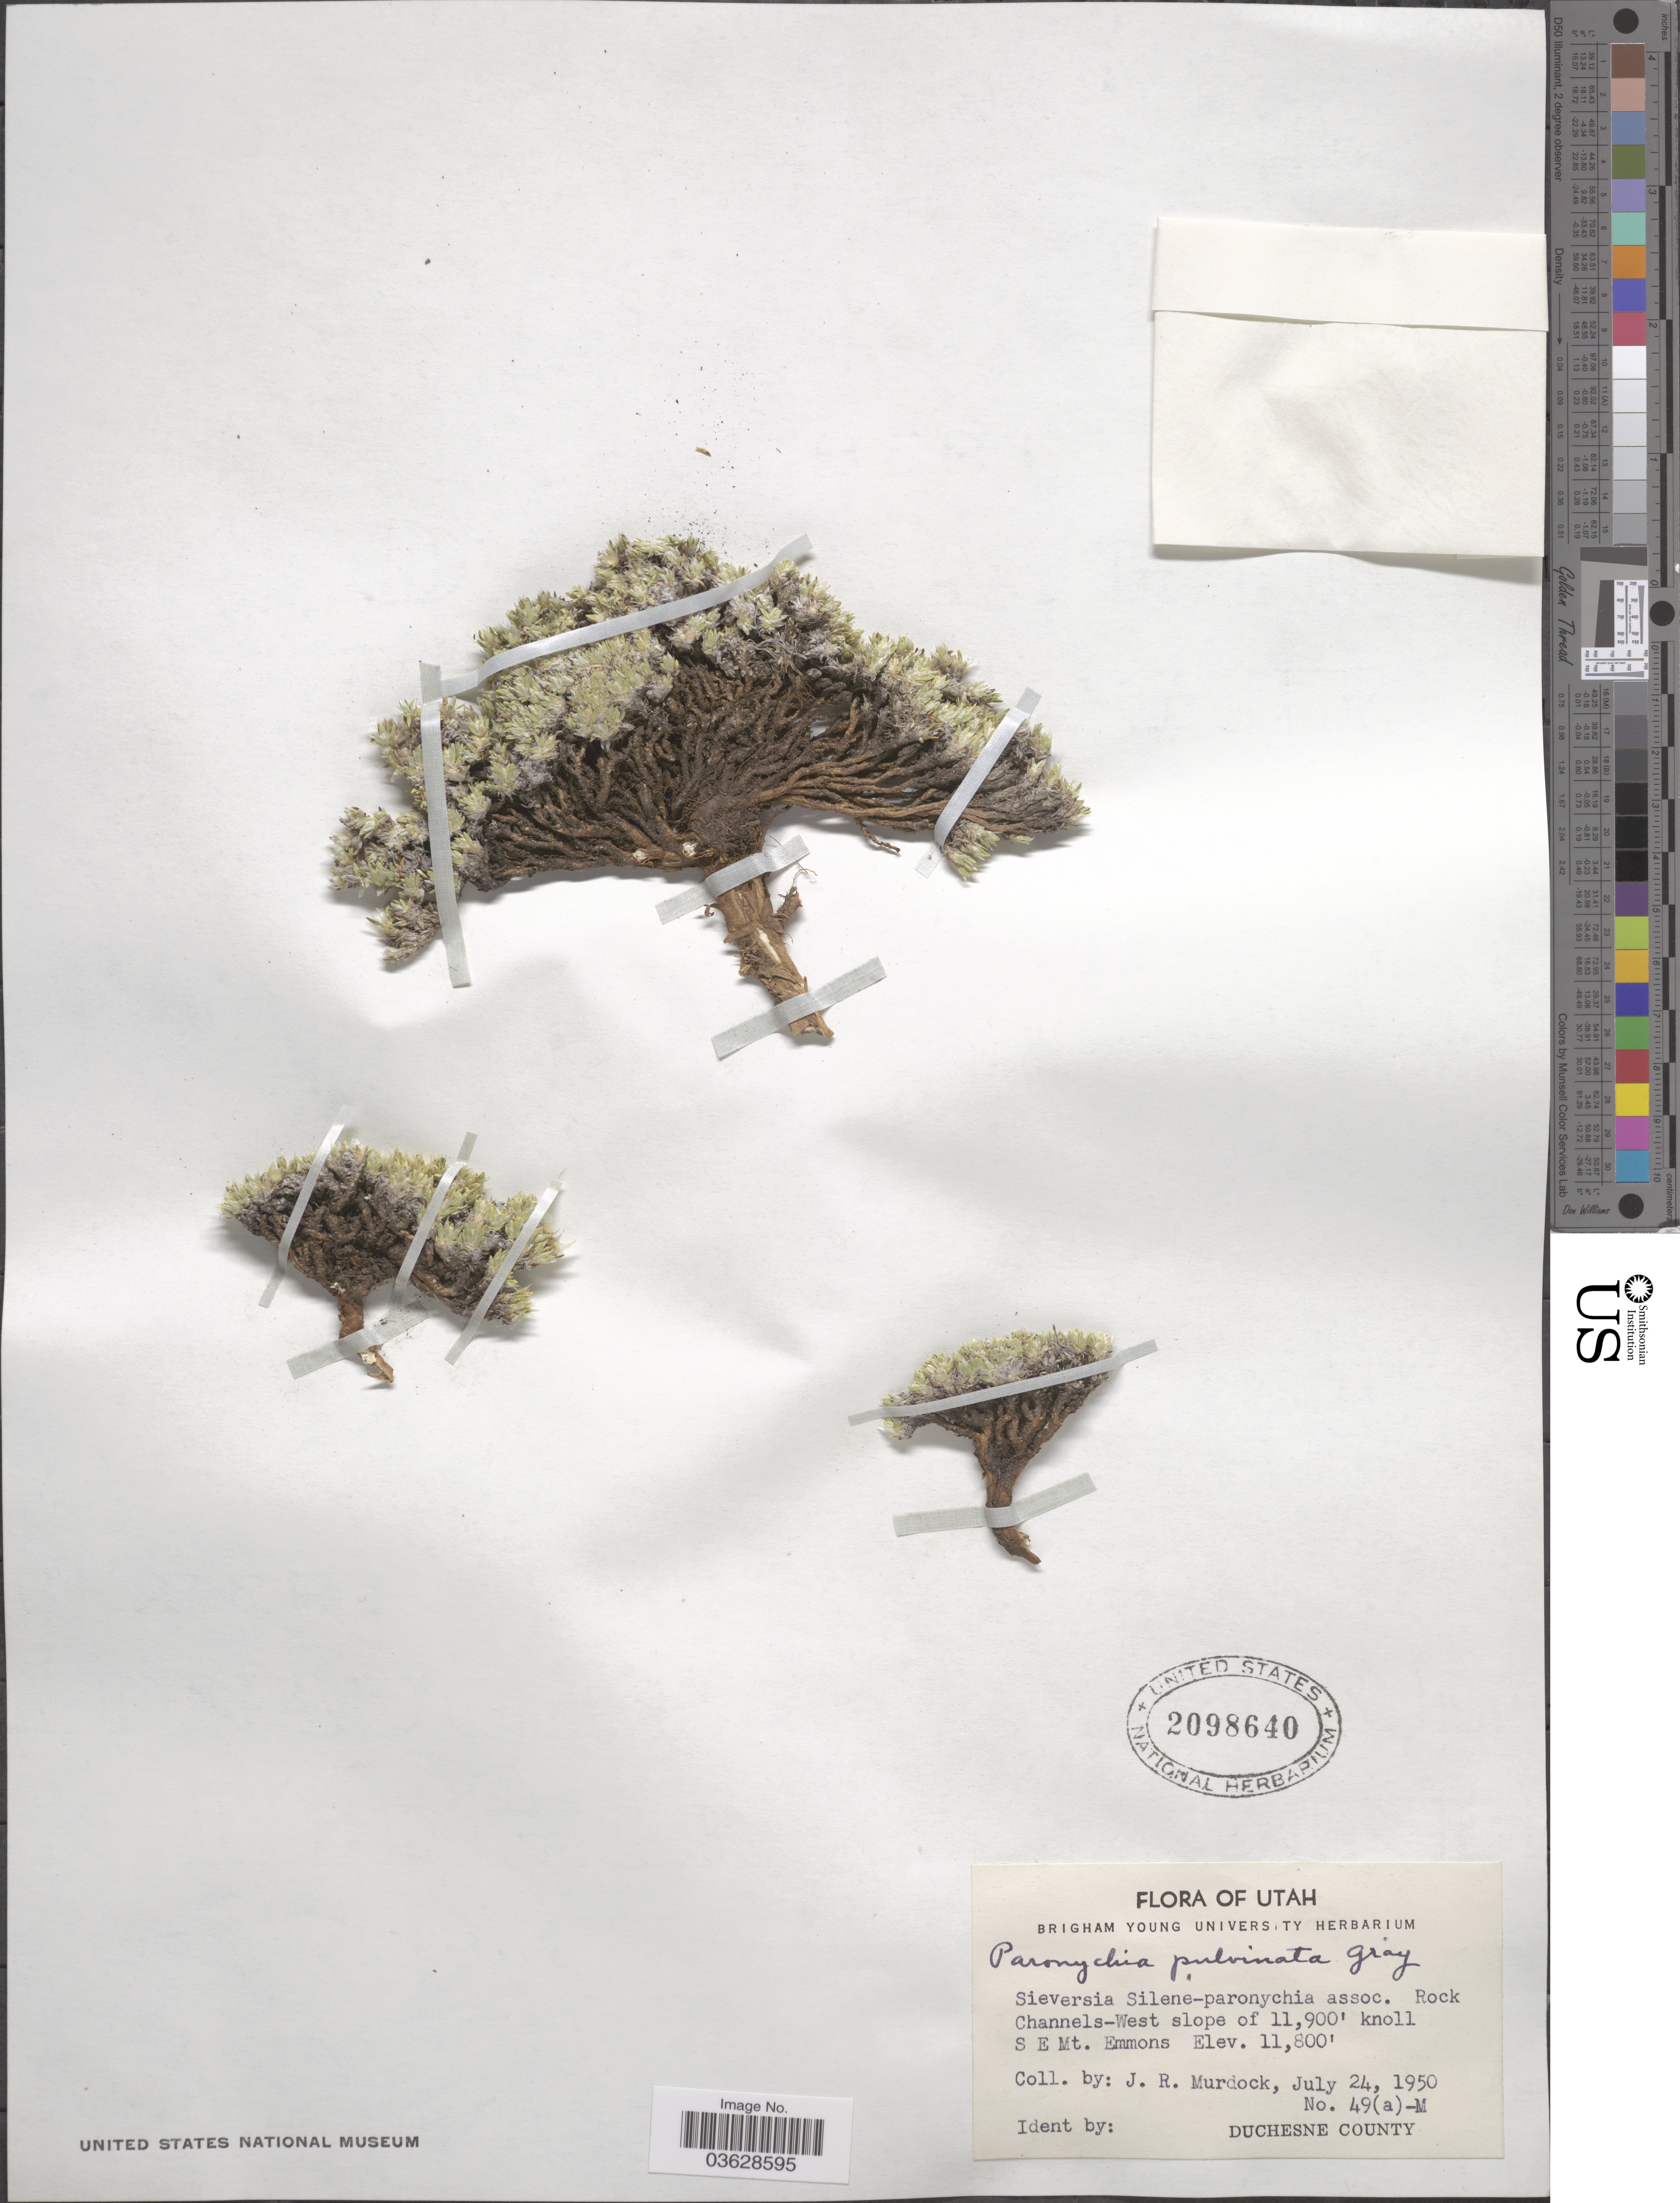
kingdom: Plantae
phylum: Tracheophyta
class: Magnoliopsida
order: Caryophyllales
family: Caryophyllaceae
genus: Paronychia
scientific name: Paronychia pulvinata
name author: A. Gray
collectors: J. Murdock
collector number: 49(a)-M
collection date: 1950-07-24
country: United States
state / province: Utah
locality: Rock Channels-West slope of knoll S E Mt. Emmons.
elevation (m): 3597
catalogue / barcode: US 2098640